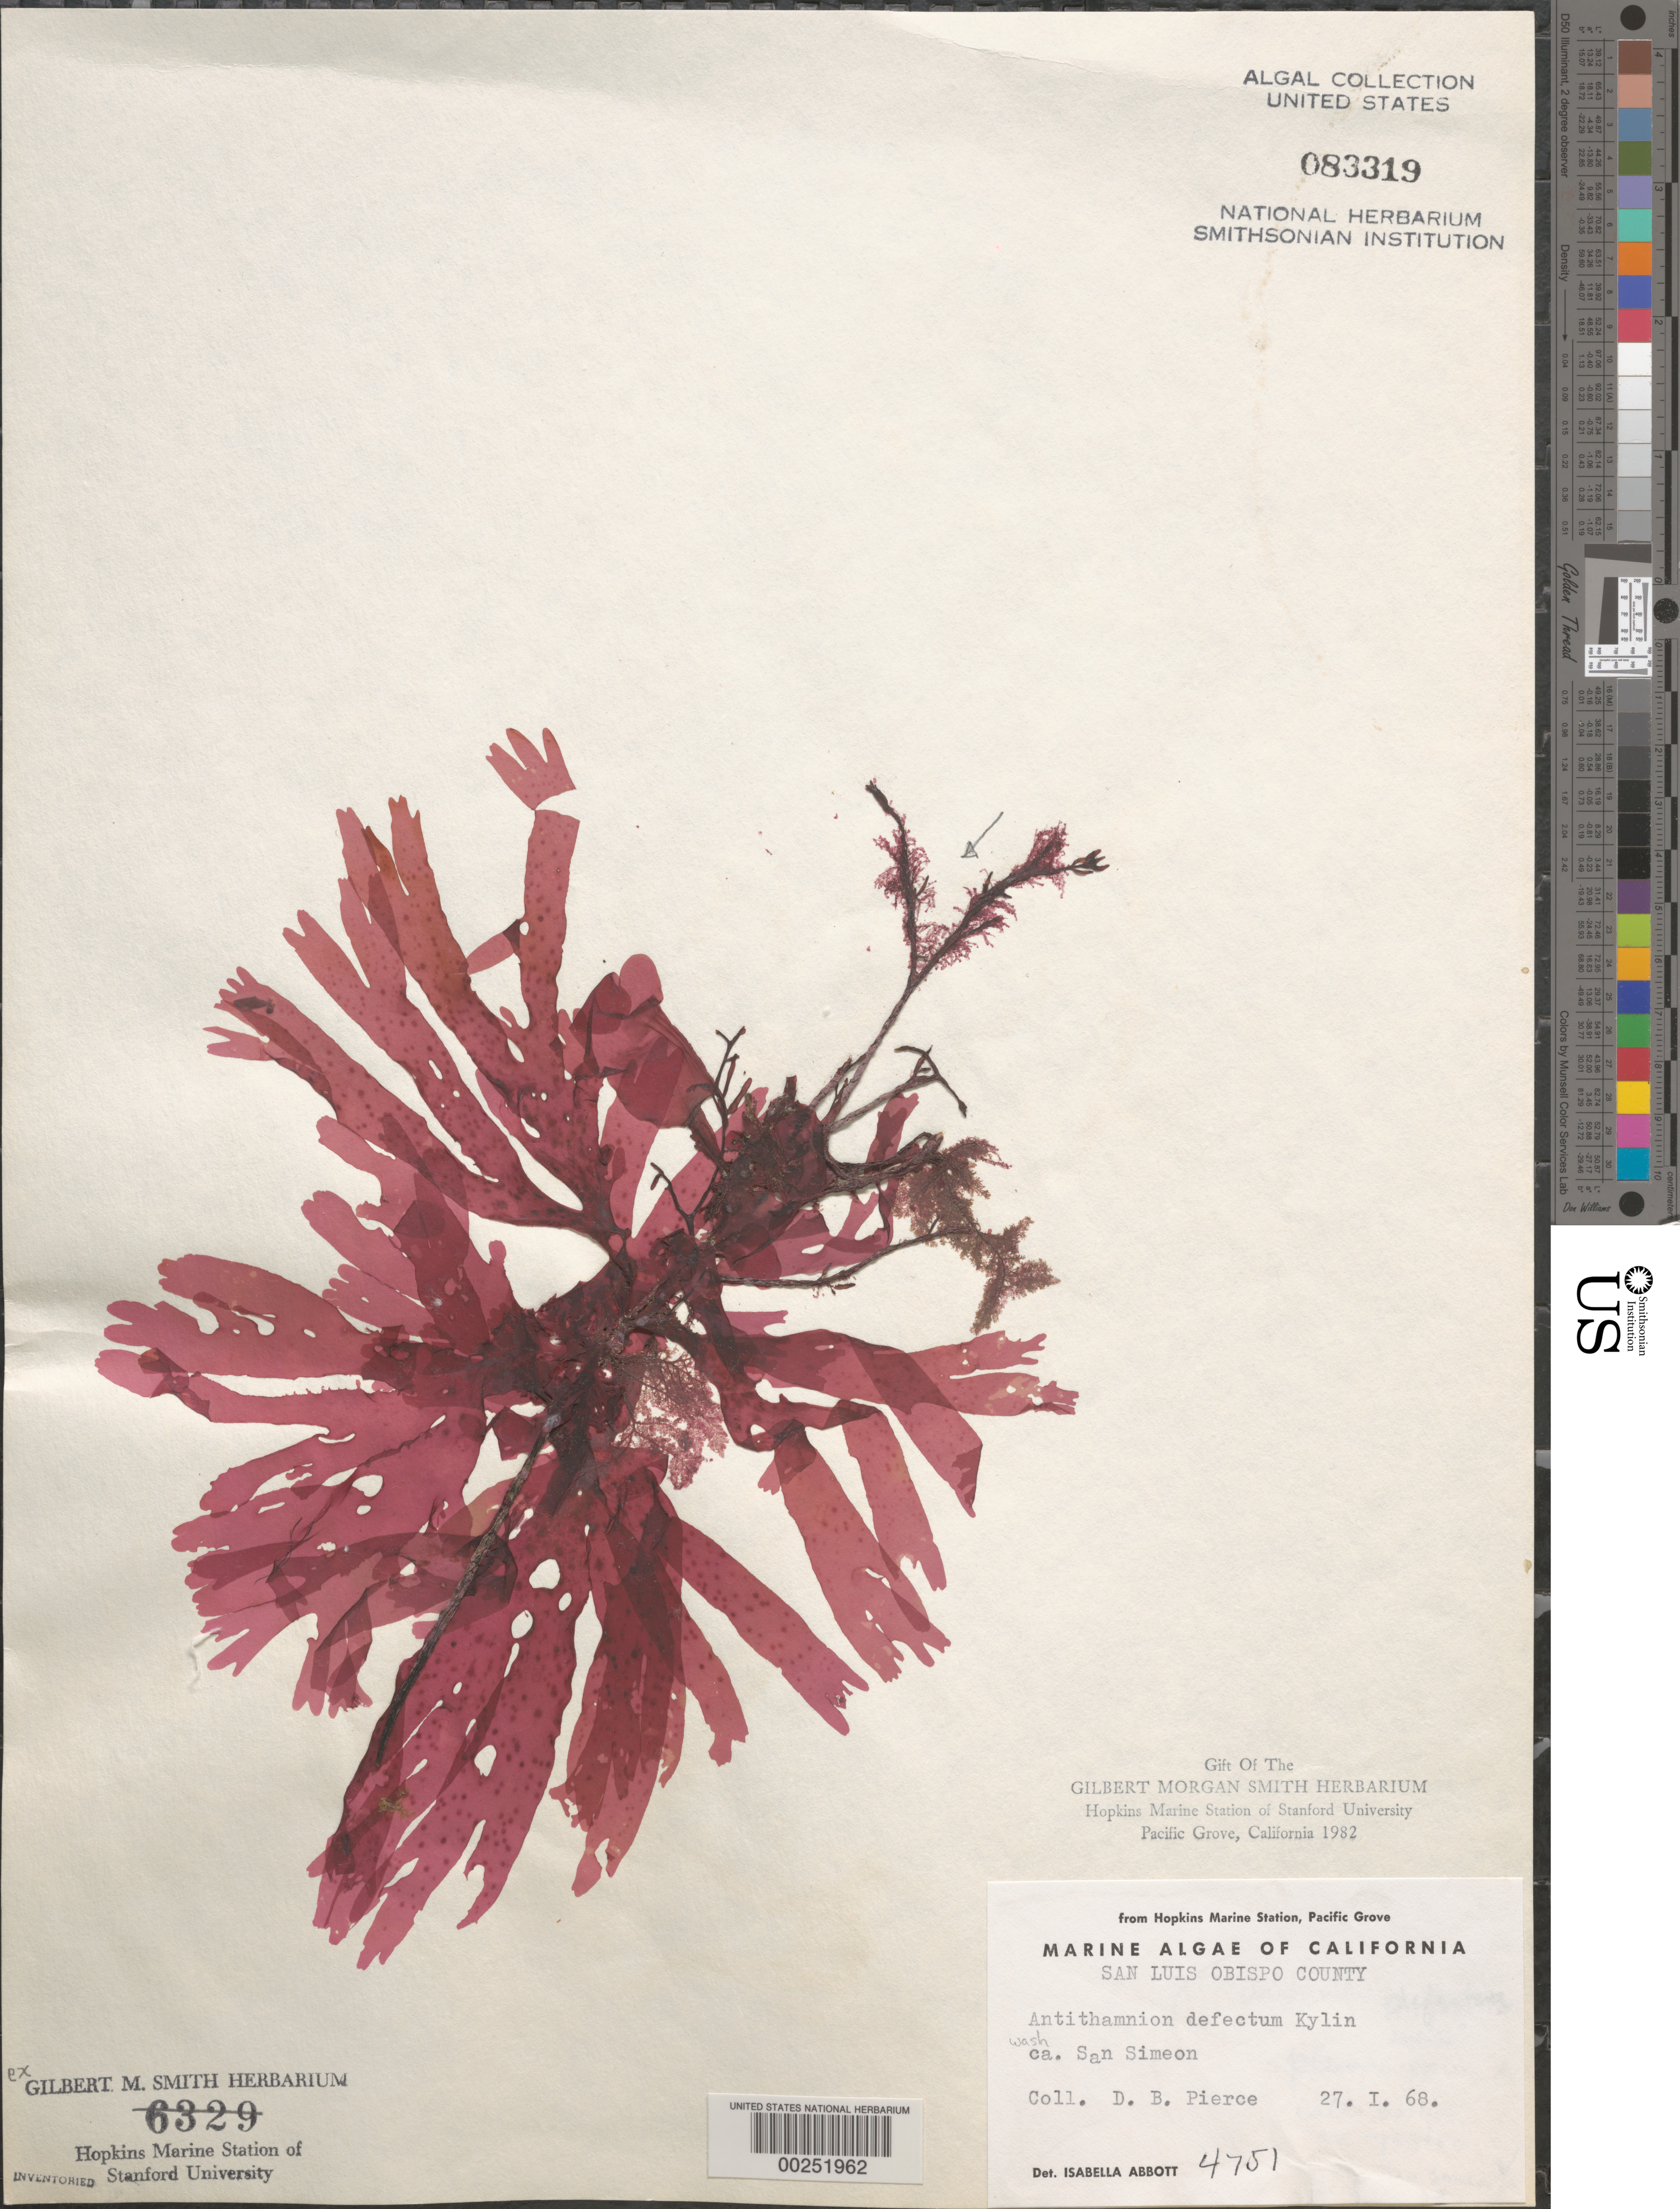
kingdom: Plantae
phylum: Rhodophyta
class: Florideophyceae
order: Ceramiales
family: Ceramiaceae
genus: Antithamnion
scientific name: Antithamnion defectum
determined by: Abbott, Isabella A.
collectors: D. Pierce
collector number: IAA 4751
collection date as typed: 27 Jan 1968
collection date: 1968-01-27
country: United States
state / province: California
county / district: San Luis Obispo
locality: San Simeon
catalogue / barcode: US 83319